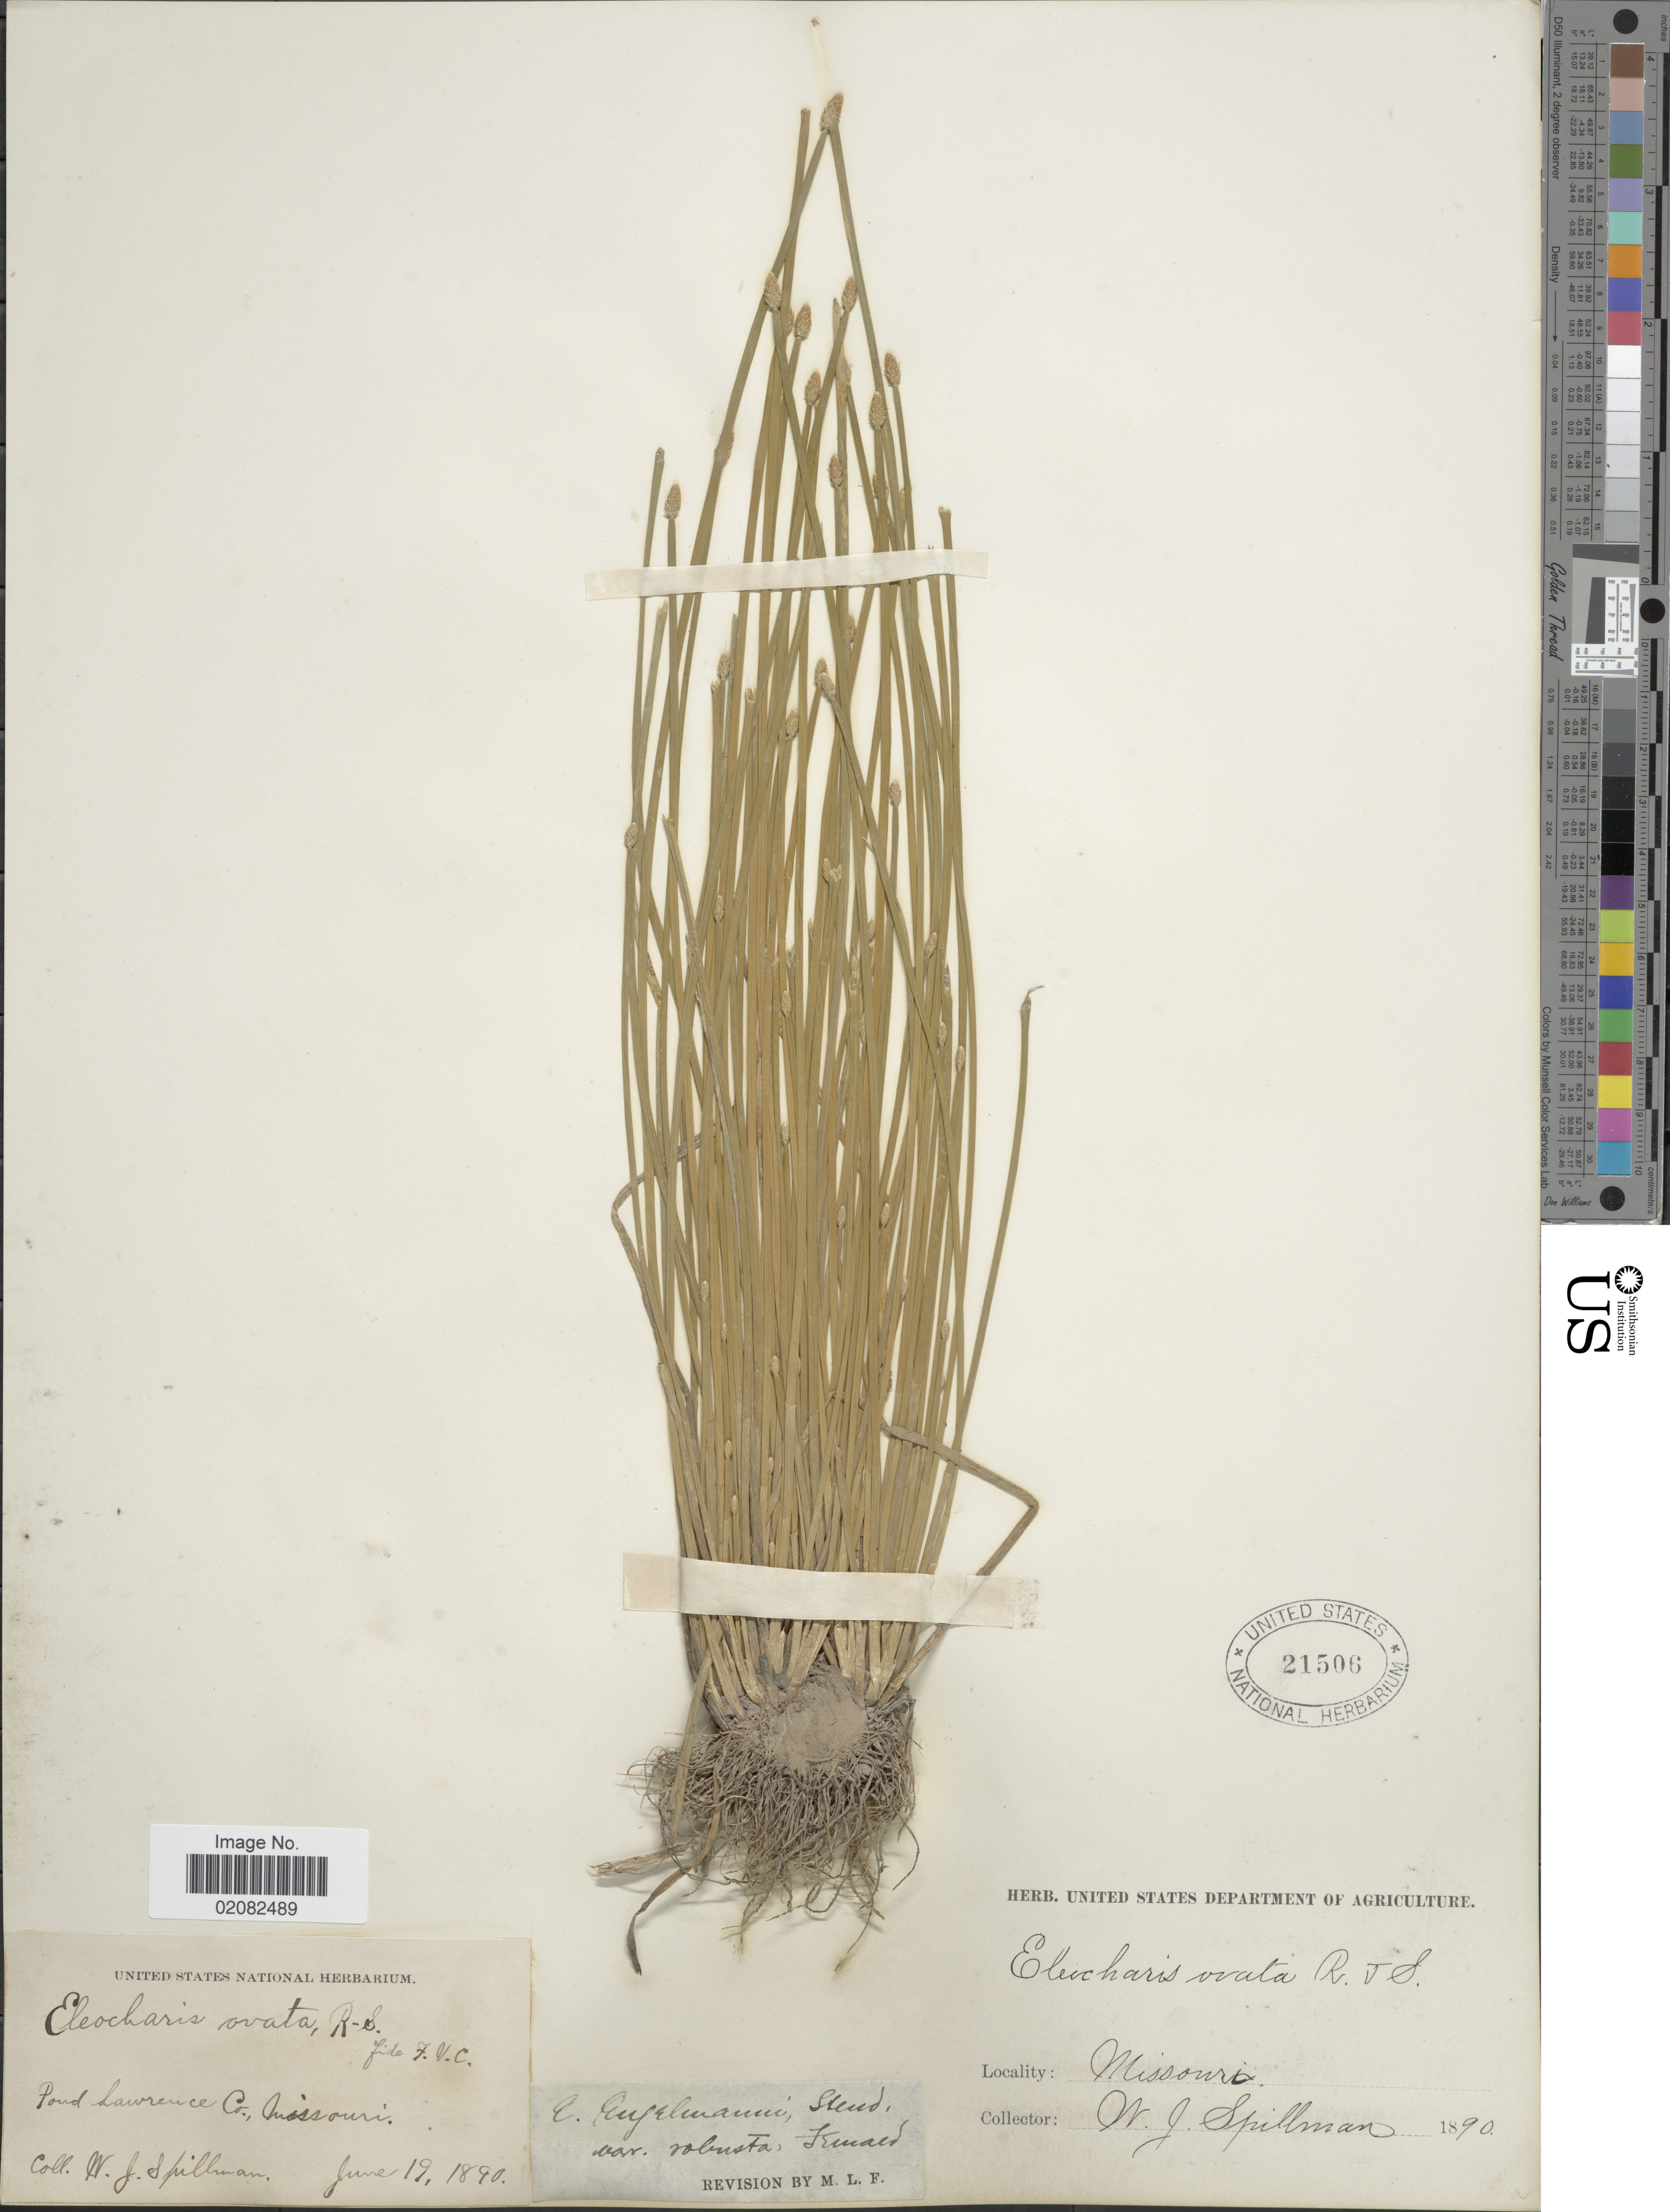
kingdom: Plantae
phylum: Tracheophyta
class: Liliopsida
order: Poales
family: Cyperaceae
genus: Eleocharis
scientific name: Eleocharis engelmannii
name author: Steud.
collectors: J. Spillman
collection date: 1890-06-19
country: United States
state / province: Missouri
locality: Pond Lawrence Co.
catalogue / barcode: US 21506